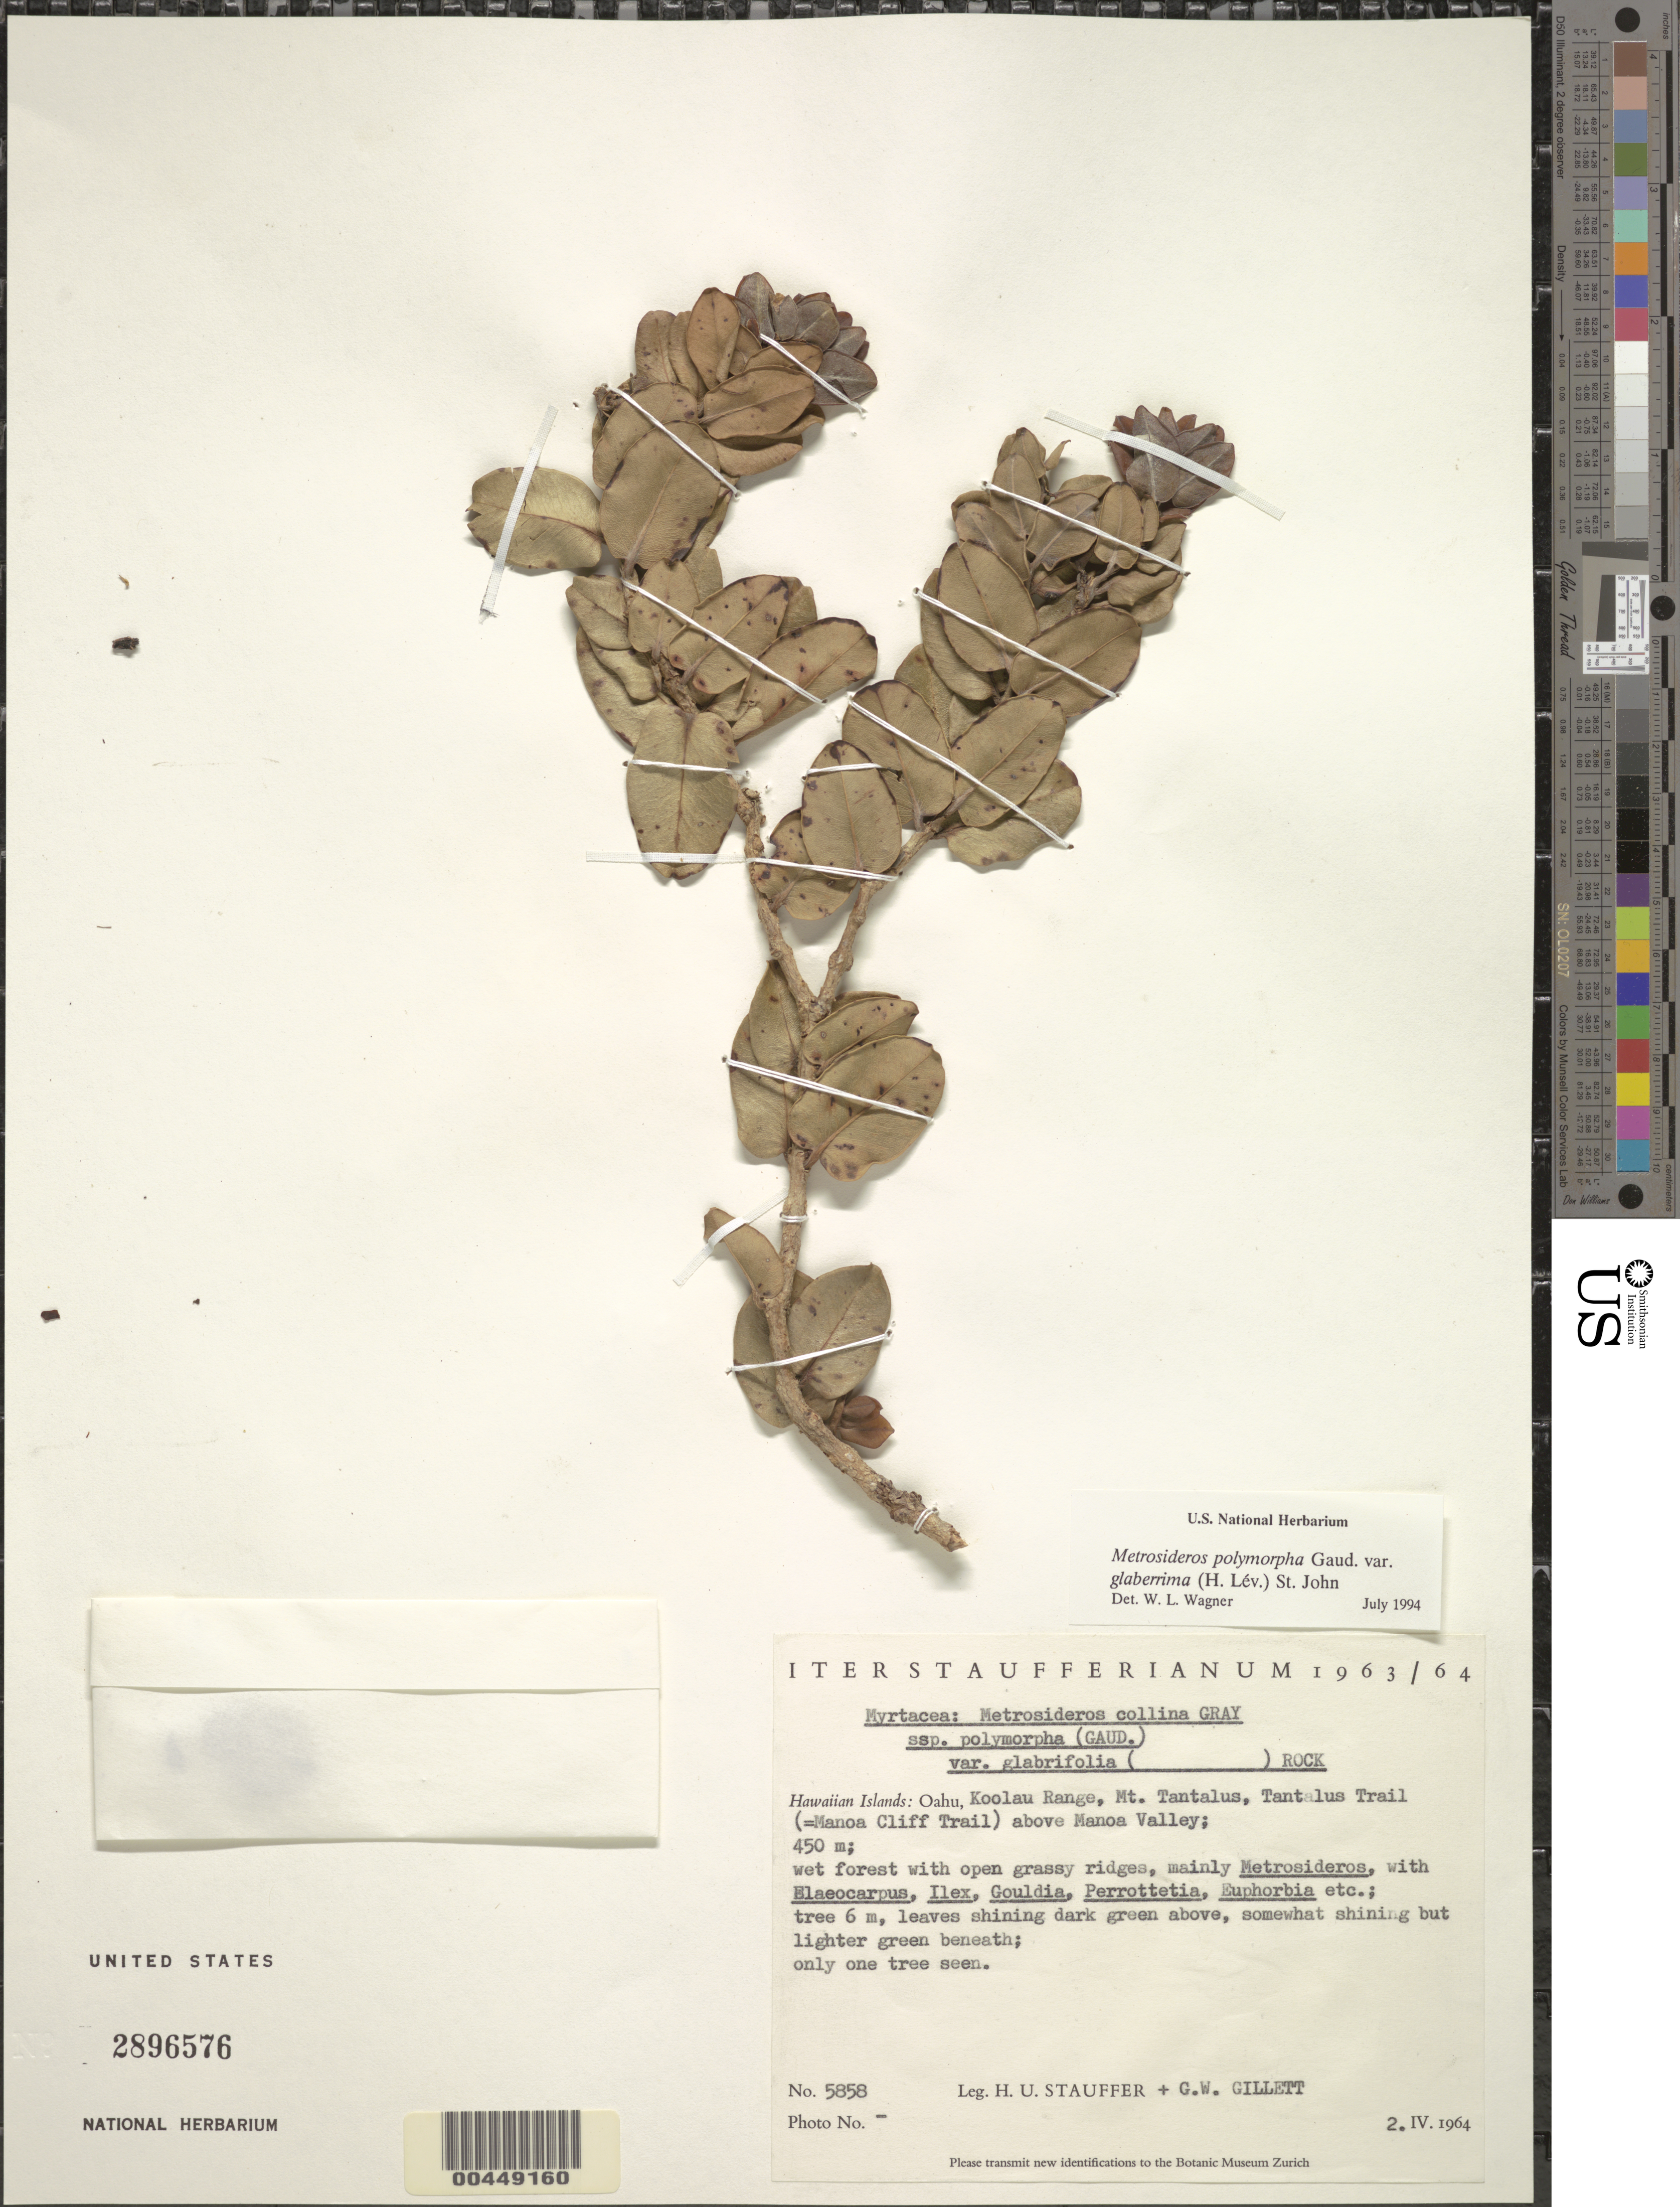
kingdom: Plantae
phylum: Tracheophyta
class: Magnoliopsida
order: Myrtales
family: Myrtaceae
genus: Metrosideros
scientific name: Metrosideros polymorpha var. glaberrima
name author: (H. Lév.) H. St. John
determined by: Wagner, W. L., (BOT), Smithsonian Institution - National Museum of Natural History (UNITED STATES)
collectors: H. U. Stauffer & G. Gillett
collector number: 5858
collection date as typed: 2 Apr 1964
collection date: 1964-04-02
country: United States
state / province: Hawaii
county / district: Honolulu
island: Oahu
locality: Koolau Range, Mt. Tantalus, Tantalus Trail (=Manoa Cliff Trail) above Manoa Valley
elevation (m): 450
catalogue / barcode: US 2896576